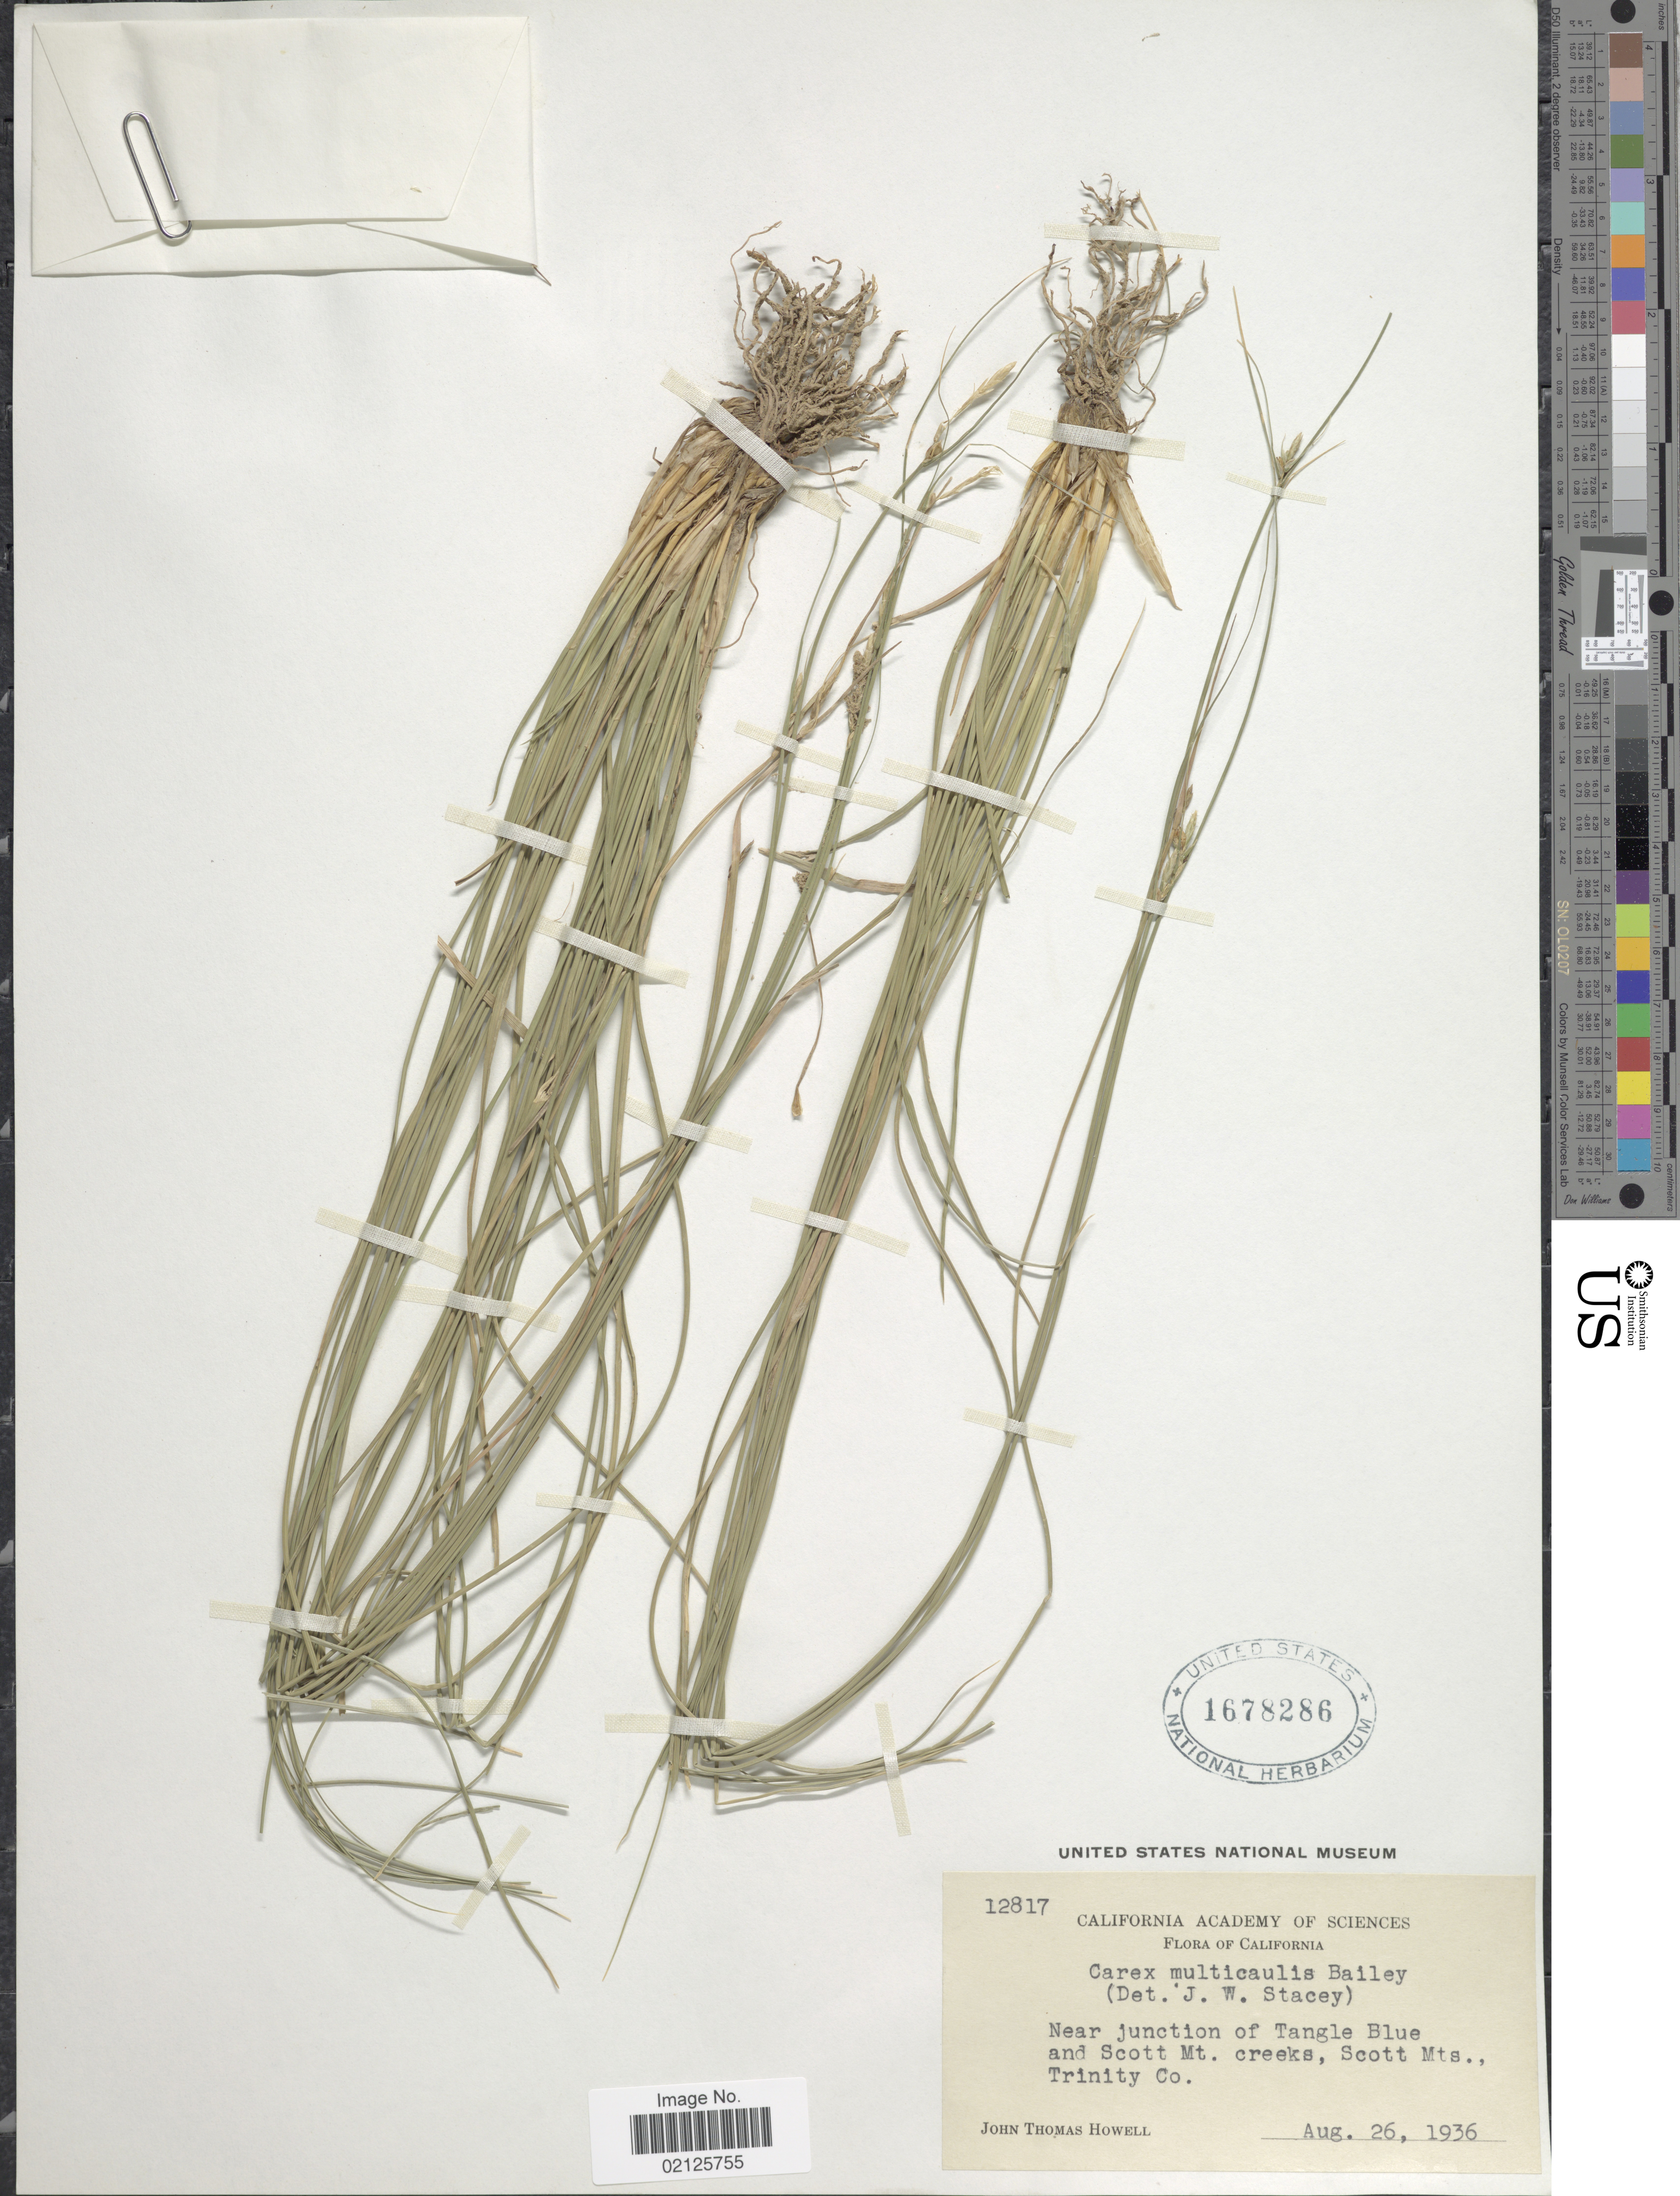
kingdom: Plantae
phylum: Tracheophyta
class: Liliopsida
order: Poales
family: Cyperaceae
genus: Carex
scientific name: Carex multicaulis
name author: L.H. Bailey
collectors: J. T. Howell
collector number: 12817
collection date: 1936-08-26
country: United States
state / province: California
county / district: Trinity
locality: Near junction of Tangle Blue and Scott Mt. creeks, Scotts Mts., Trinity Co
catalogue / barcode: US 1678286